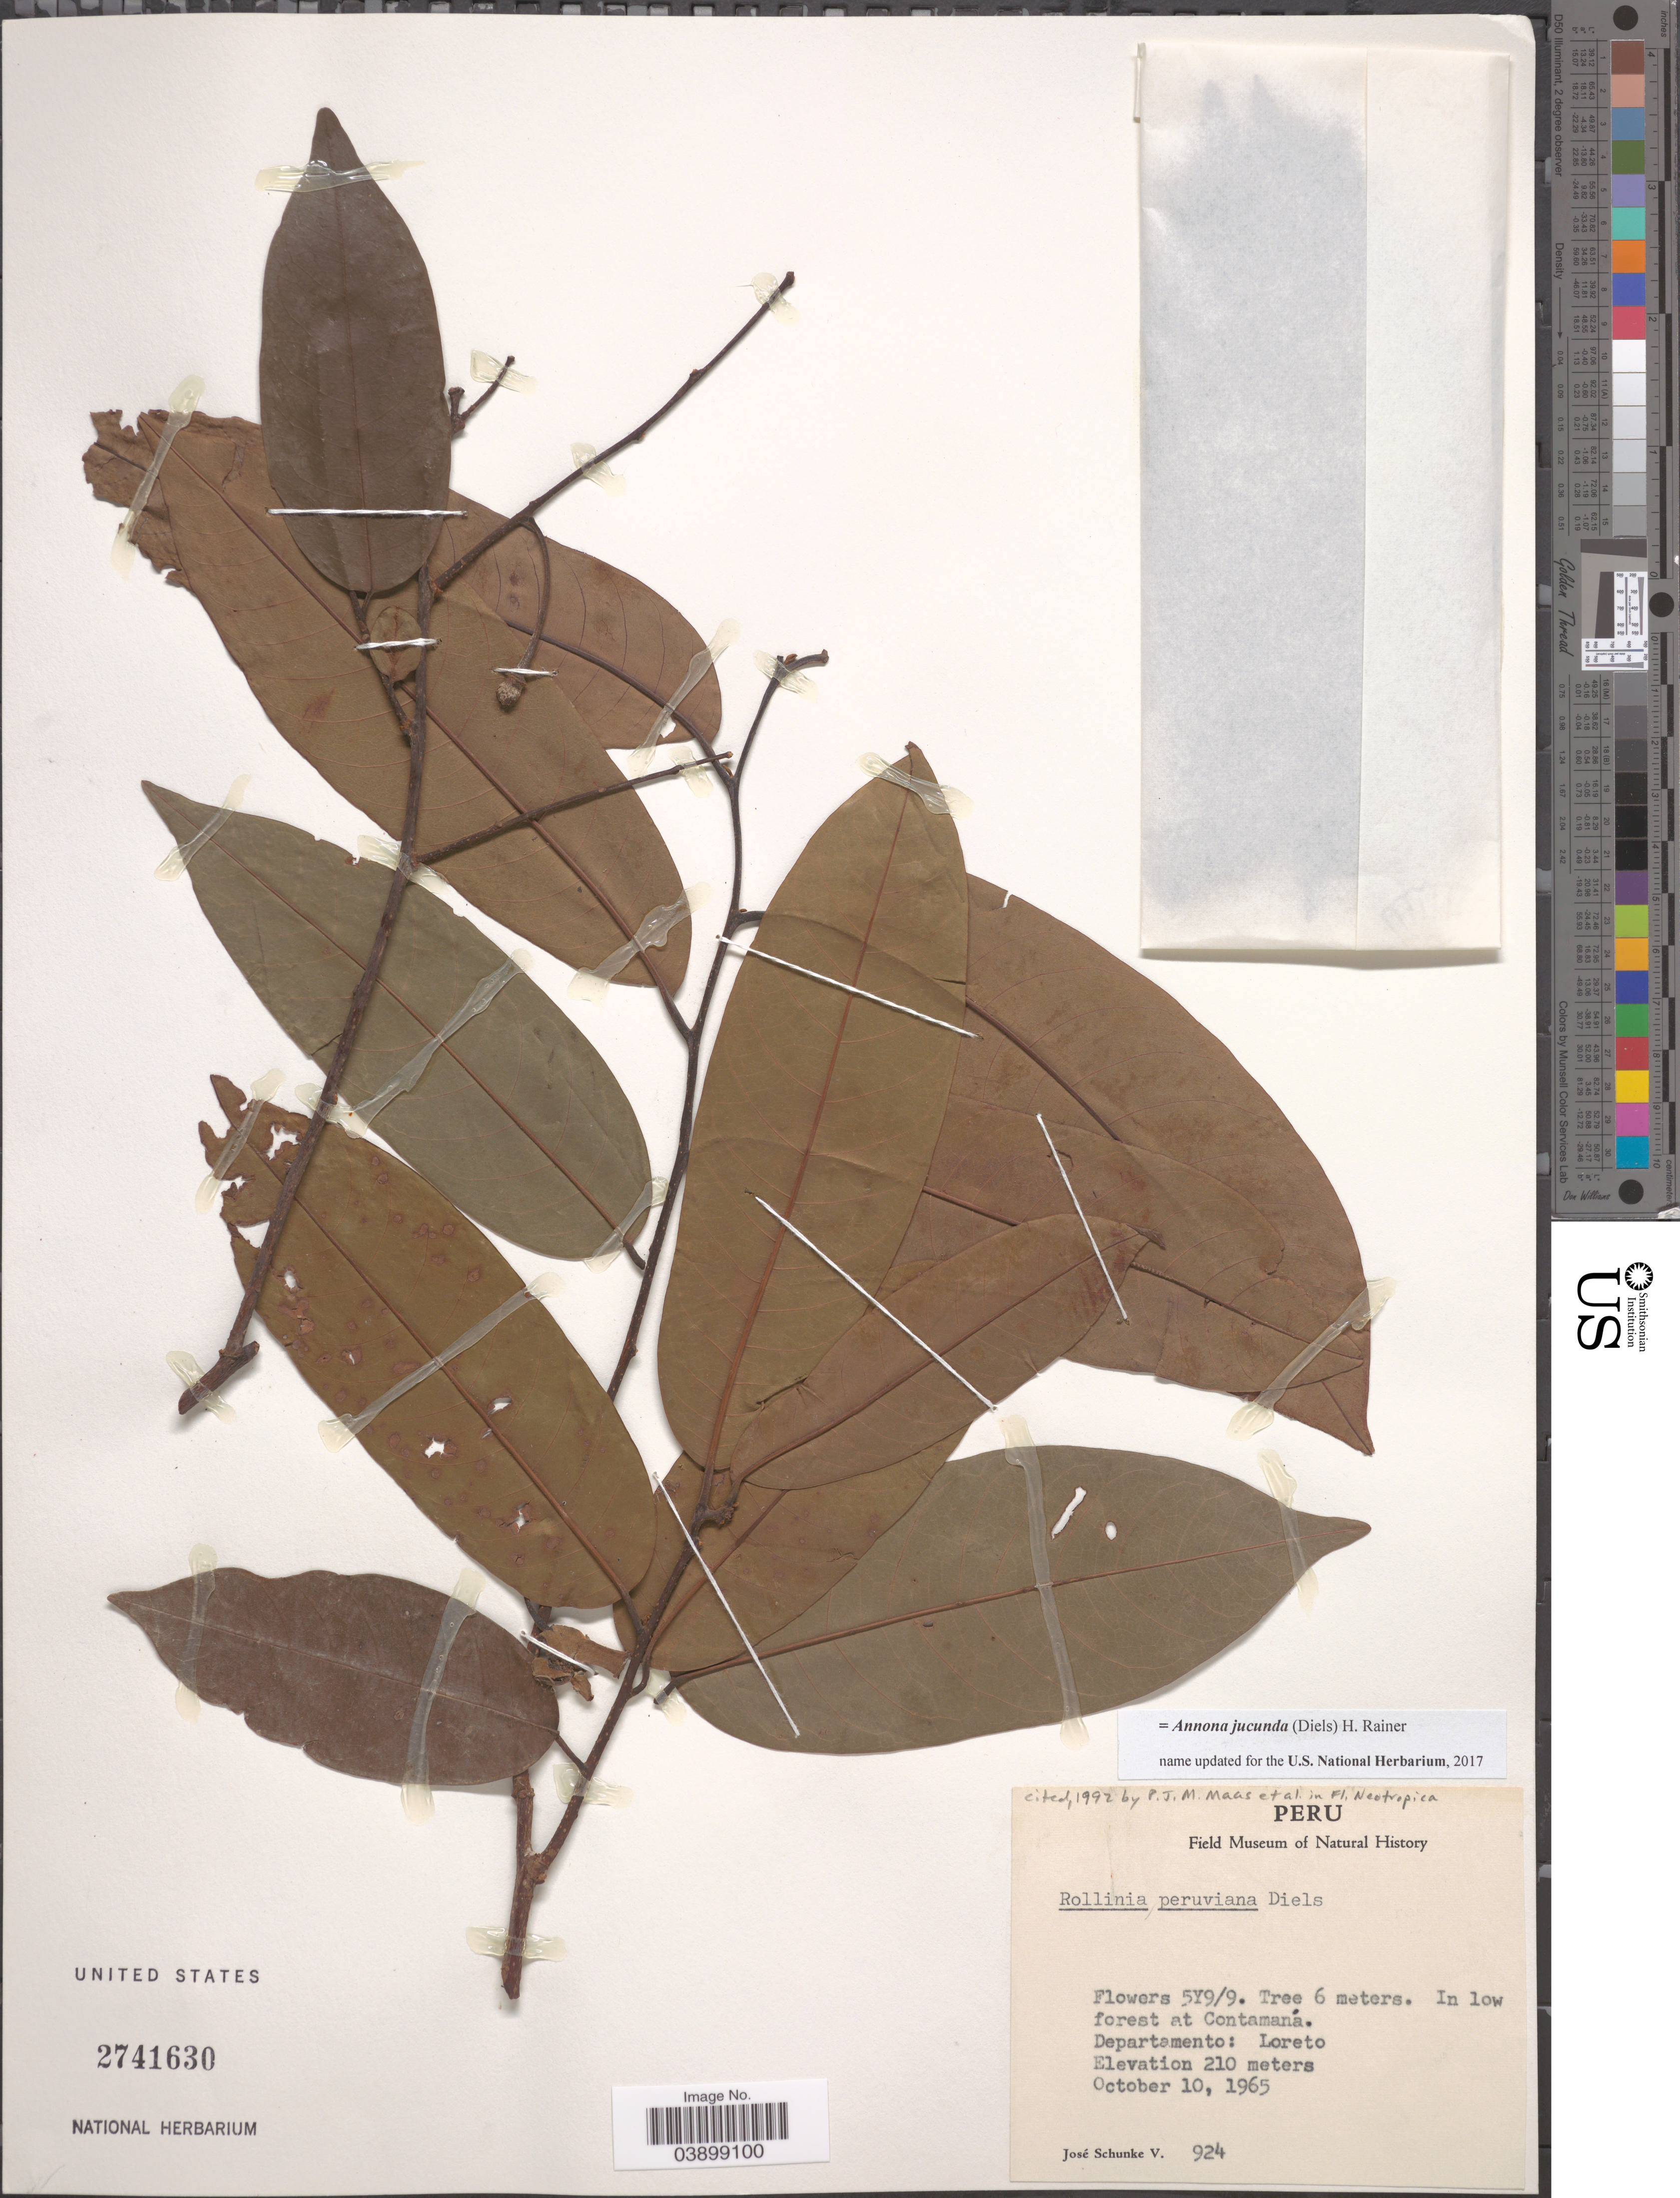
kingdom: Plantae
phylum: Tracheophyta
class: Magnoliopsida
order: Magnoliales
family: Annonaceae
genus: Annona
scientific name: Annona jucunda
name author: (Diels) H. Rainer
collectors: J. Schunke Vigo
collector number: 924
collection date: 1965-10-10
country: Peru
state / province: Loreto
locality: In low forest at Contamaná. Departamento: Loreto.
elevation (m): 210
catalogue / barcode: US 2741630